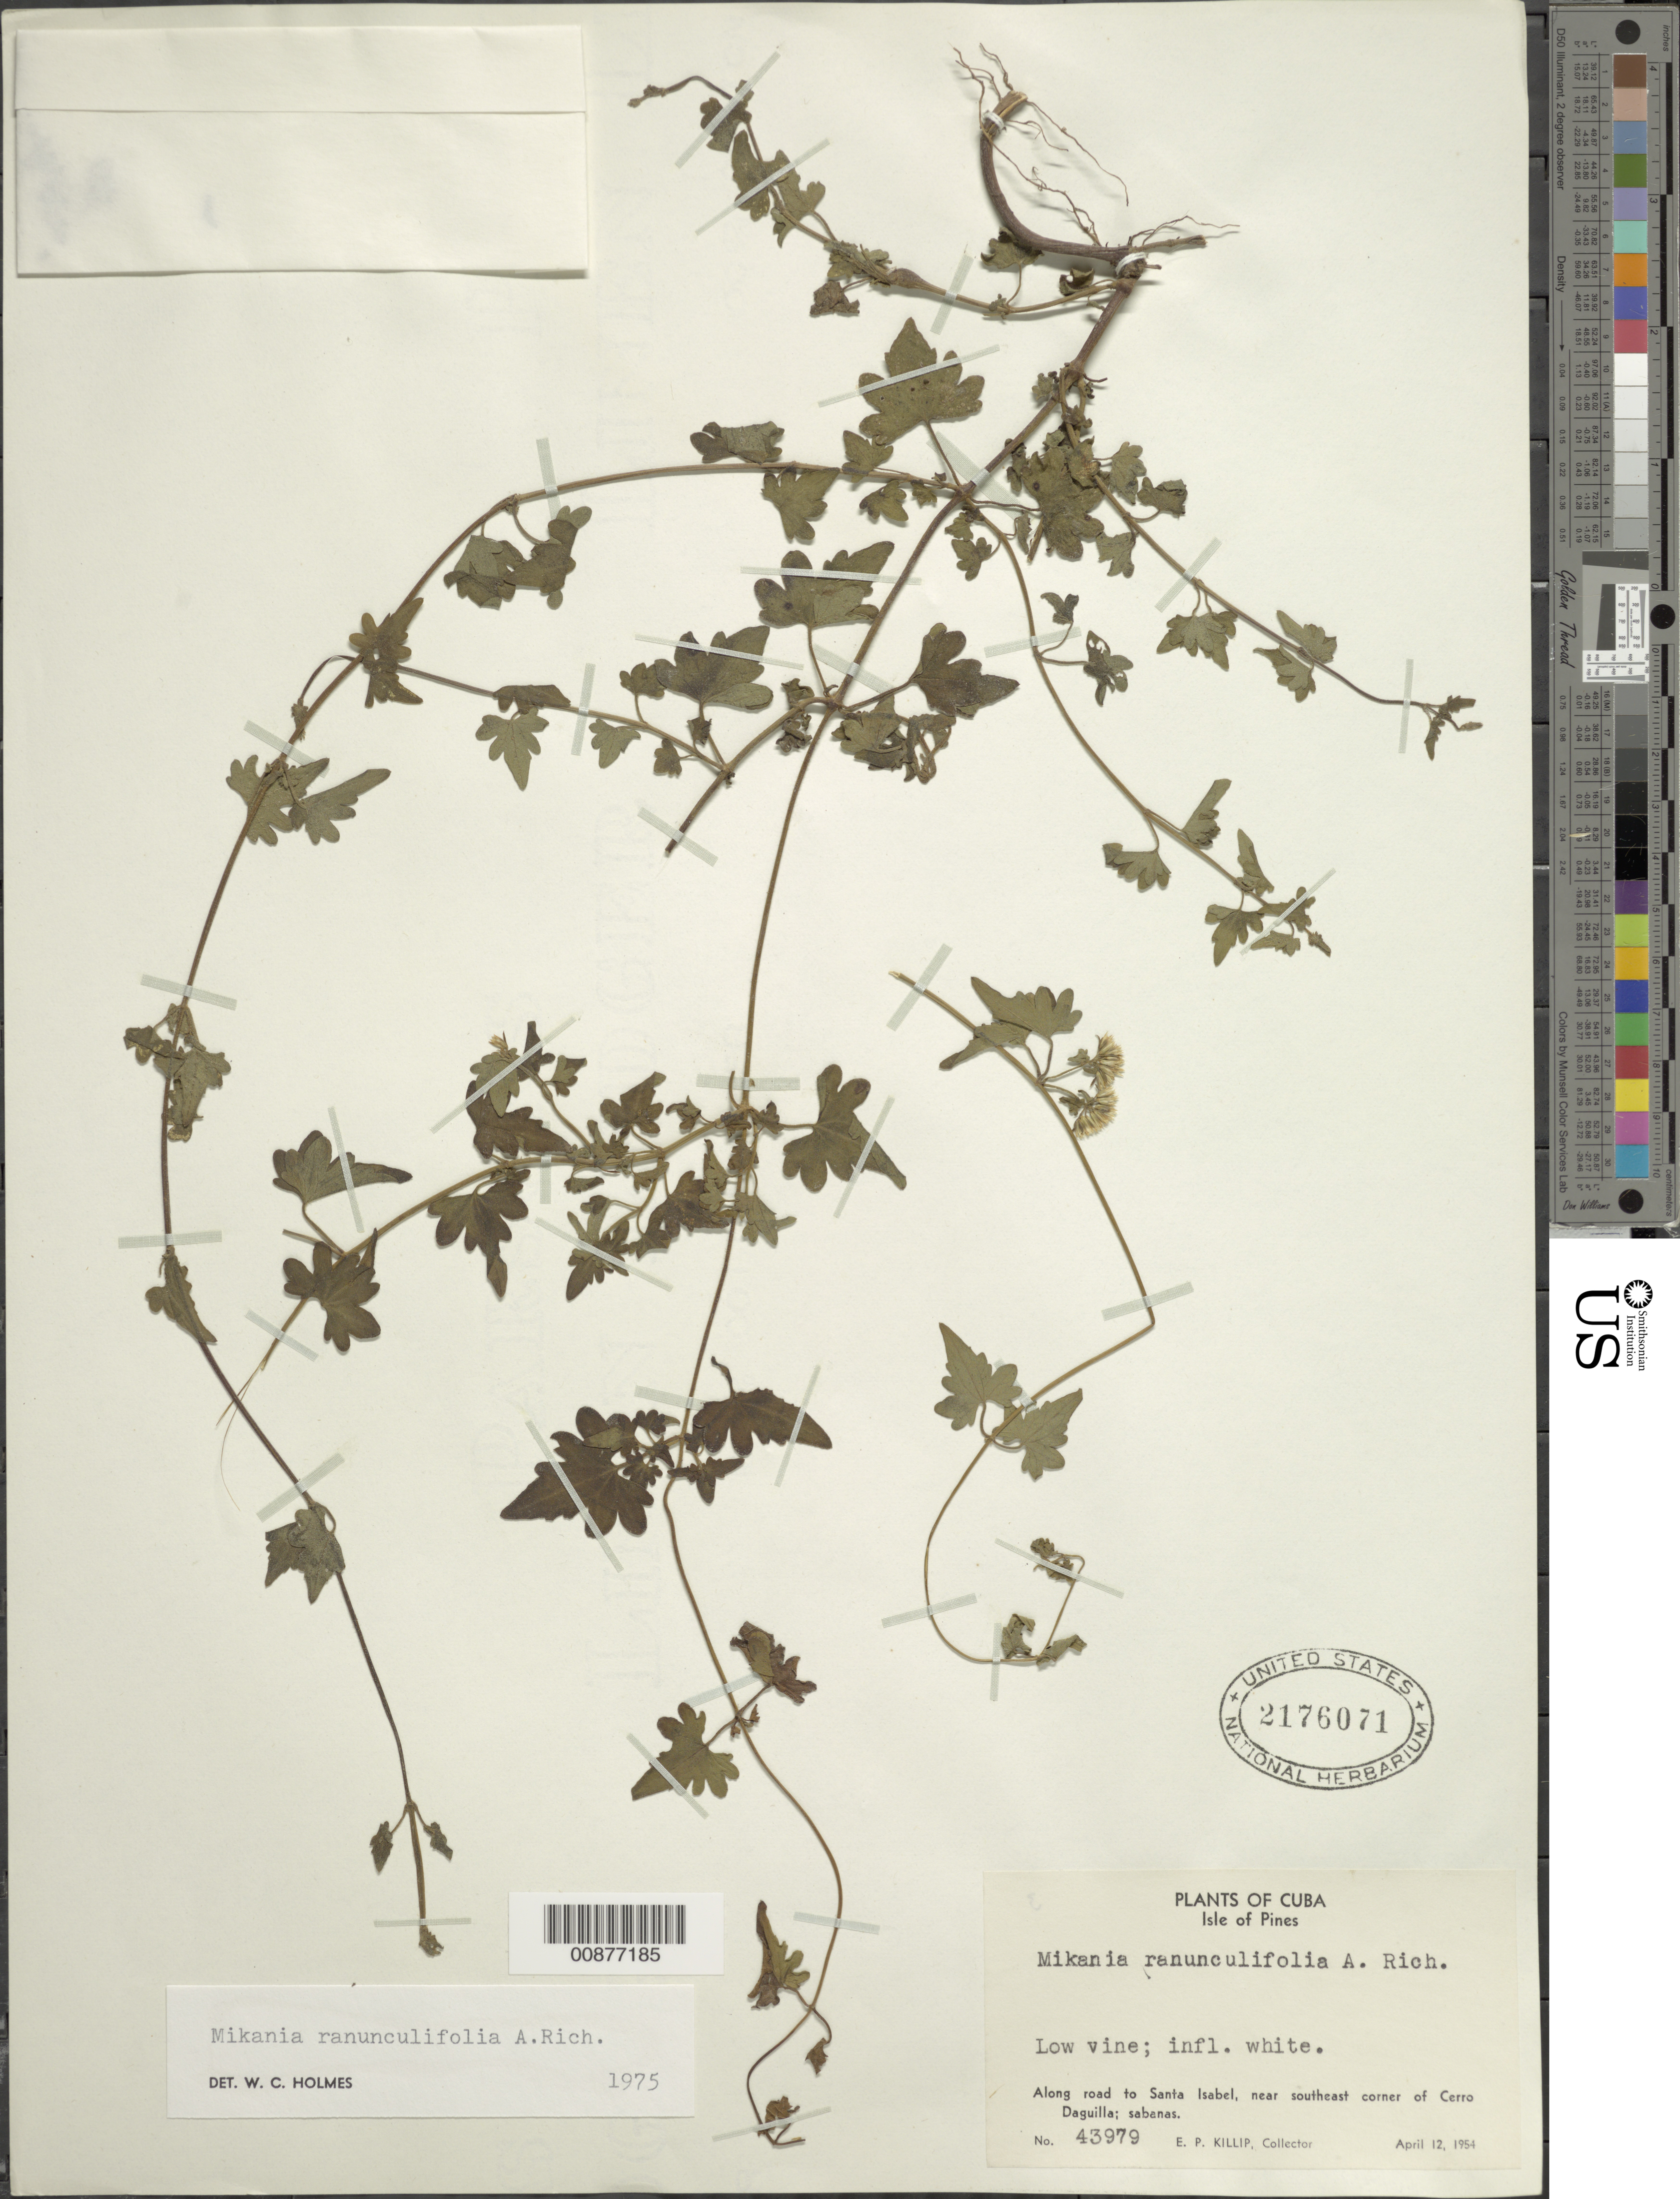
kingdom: Plantae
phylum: Tracheophyta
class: Magnoliopsida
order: Asterales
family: Asteraceae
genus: Mikania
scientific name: Mikania ranunculifolia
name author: A. Rich.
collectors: E. P. Killip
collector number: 43979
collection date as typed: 12 Apr 1954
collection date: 1954-04-12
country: Cuba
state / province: Isla de La Juventud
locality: Road to Santa Isabel, near SE corner of Cerro Daguilla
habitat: Sabanas; along road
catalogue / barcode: US 2176071